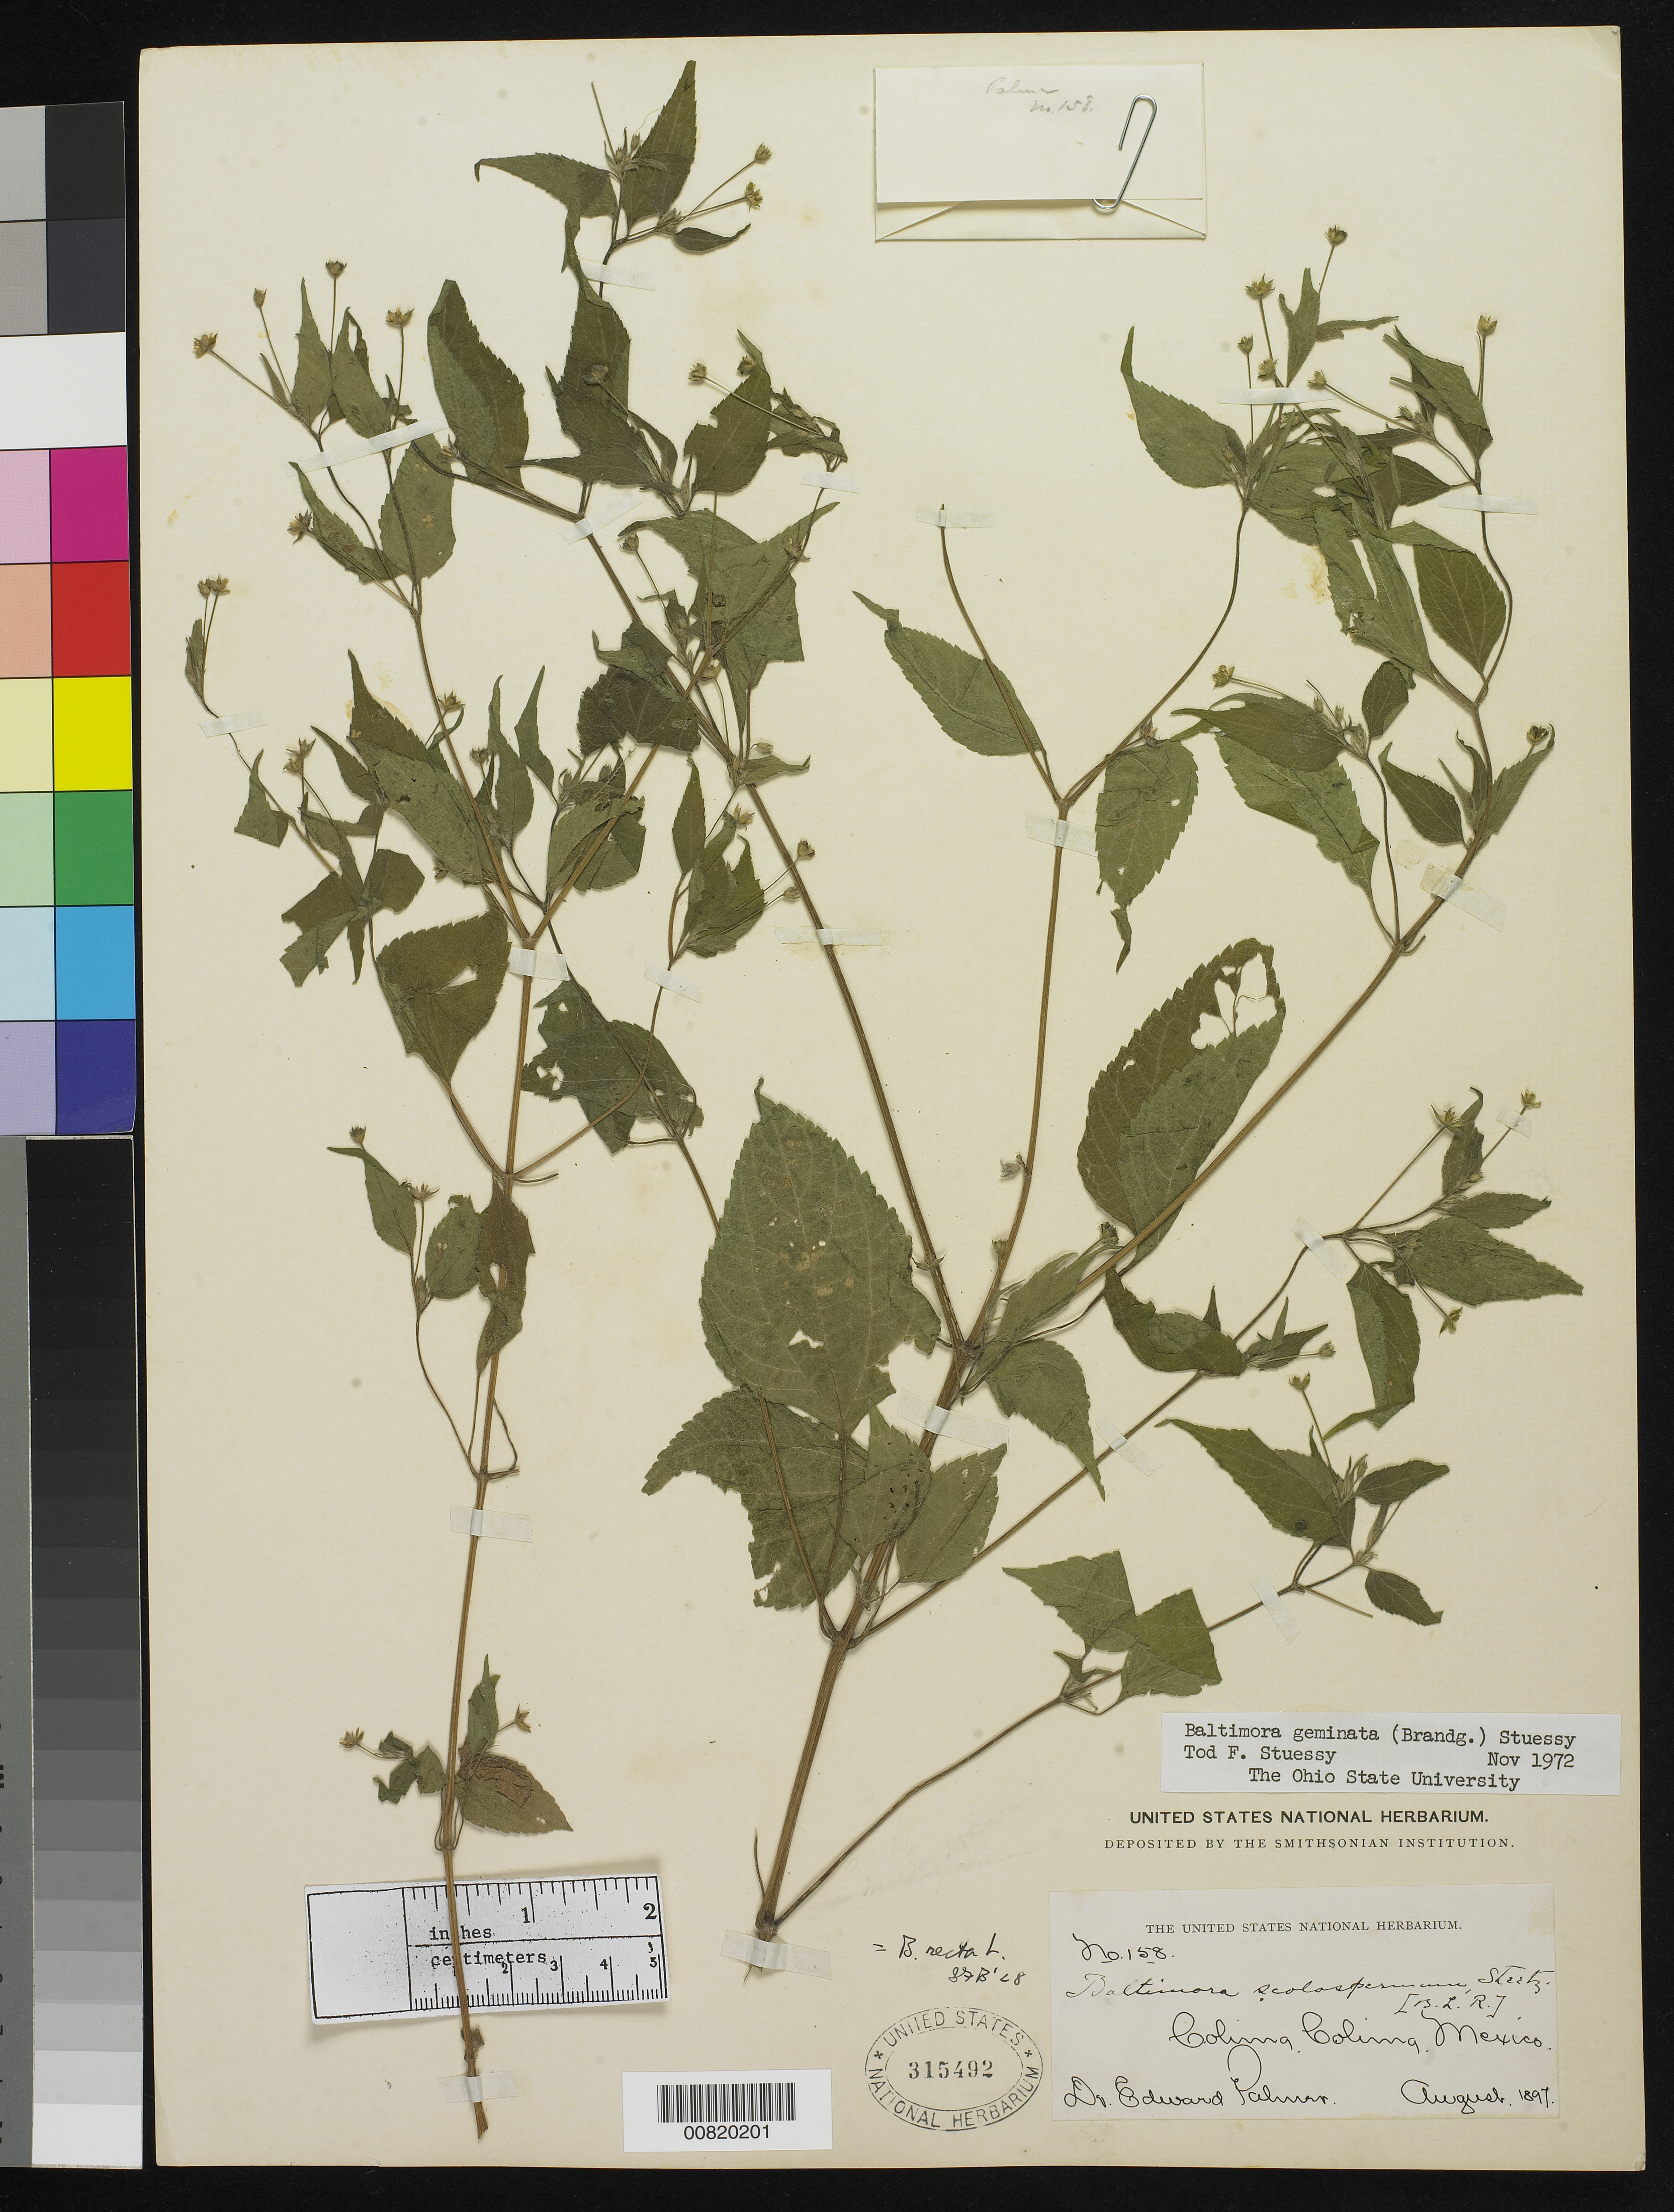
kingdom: Plantae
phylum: Tracheophyta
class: Magnoliopsida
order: Asterales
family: Asteraceae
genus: Baltimora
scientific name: Baltimora geminata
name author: (Brandegee) Stuessy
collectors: E. Palmer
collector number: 158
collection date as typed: Aug 1897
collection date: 1897-08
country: Mexico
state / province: Colima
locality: Colima, Colima.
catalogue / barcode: US 315492